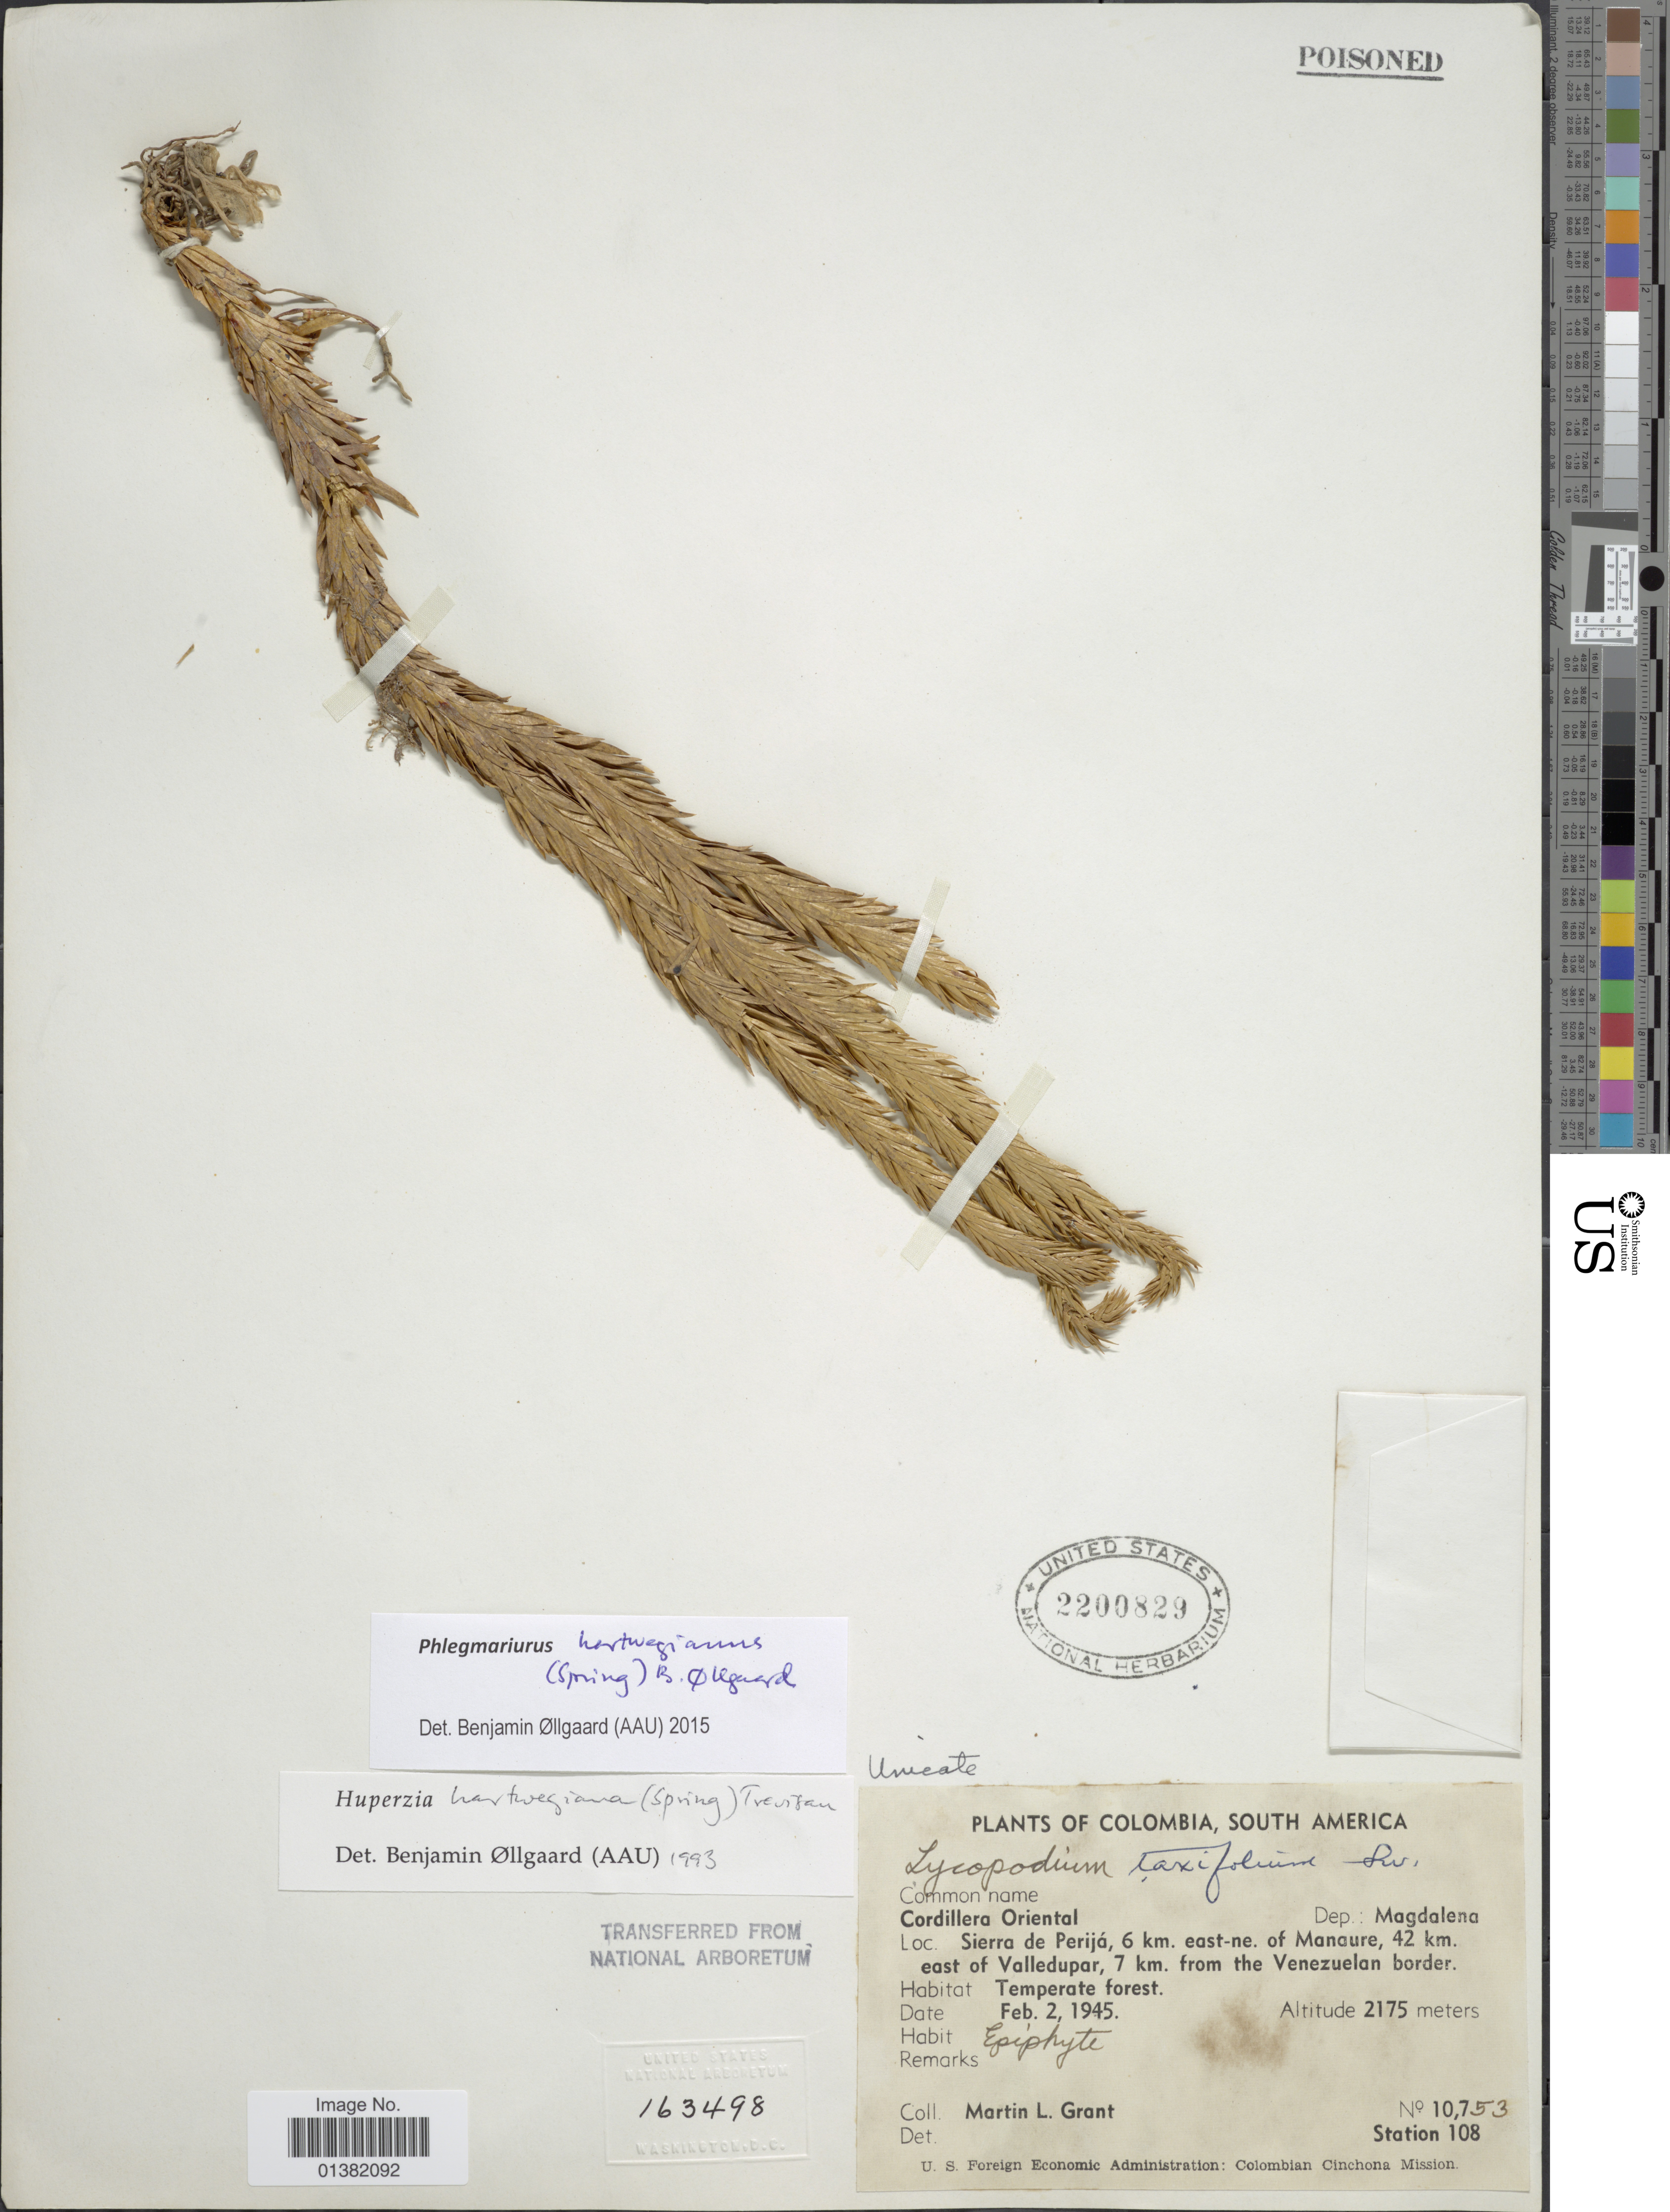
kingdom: Plantae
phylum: Tracheophyta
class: Lycopodiopsida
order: Lycopodiales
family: Lycopodiaceae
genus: Phlegmariurus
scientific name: Phlegmariurus hartwegianus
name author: (Spring) B. Øllg.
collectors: M. L. Grant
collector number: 10753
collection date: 1945-02-02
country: Colombia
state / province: Magdalena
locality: Cordillra Oriental, Sierra de Perijá, 6 km. east ne. of Manaure, 42 km. east of Valledupar, 7 km. from the Venezuelan border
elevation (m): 2175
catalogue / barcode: US 2200829